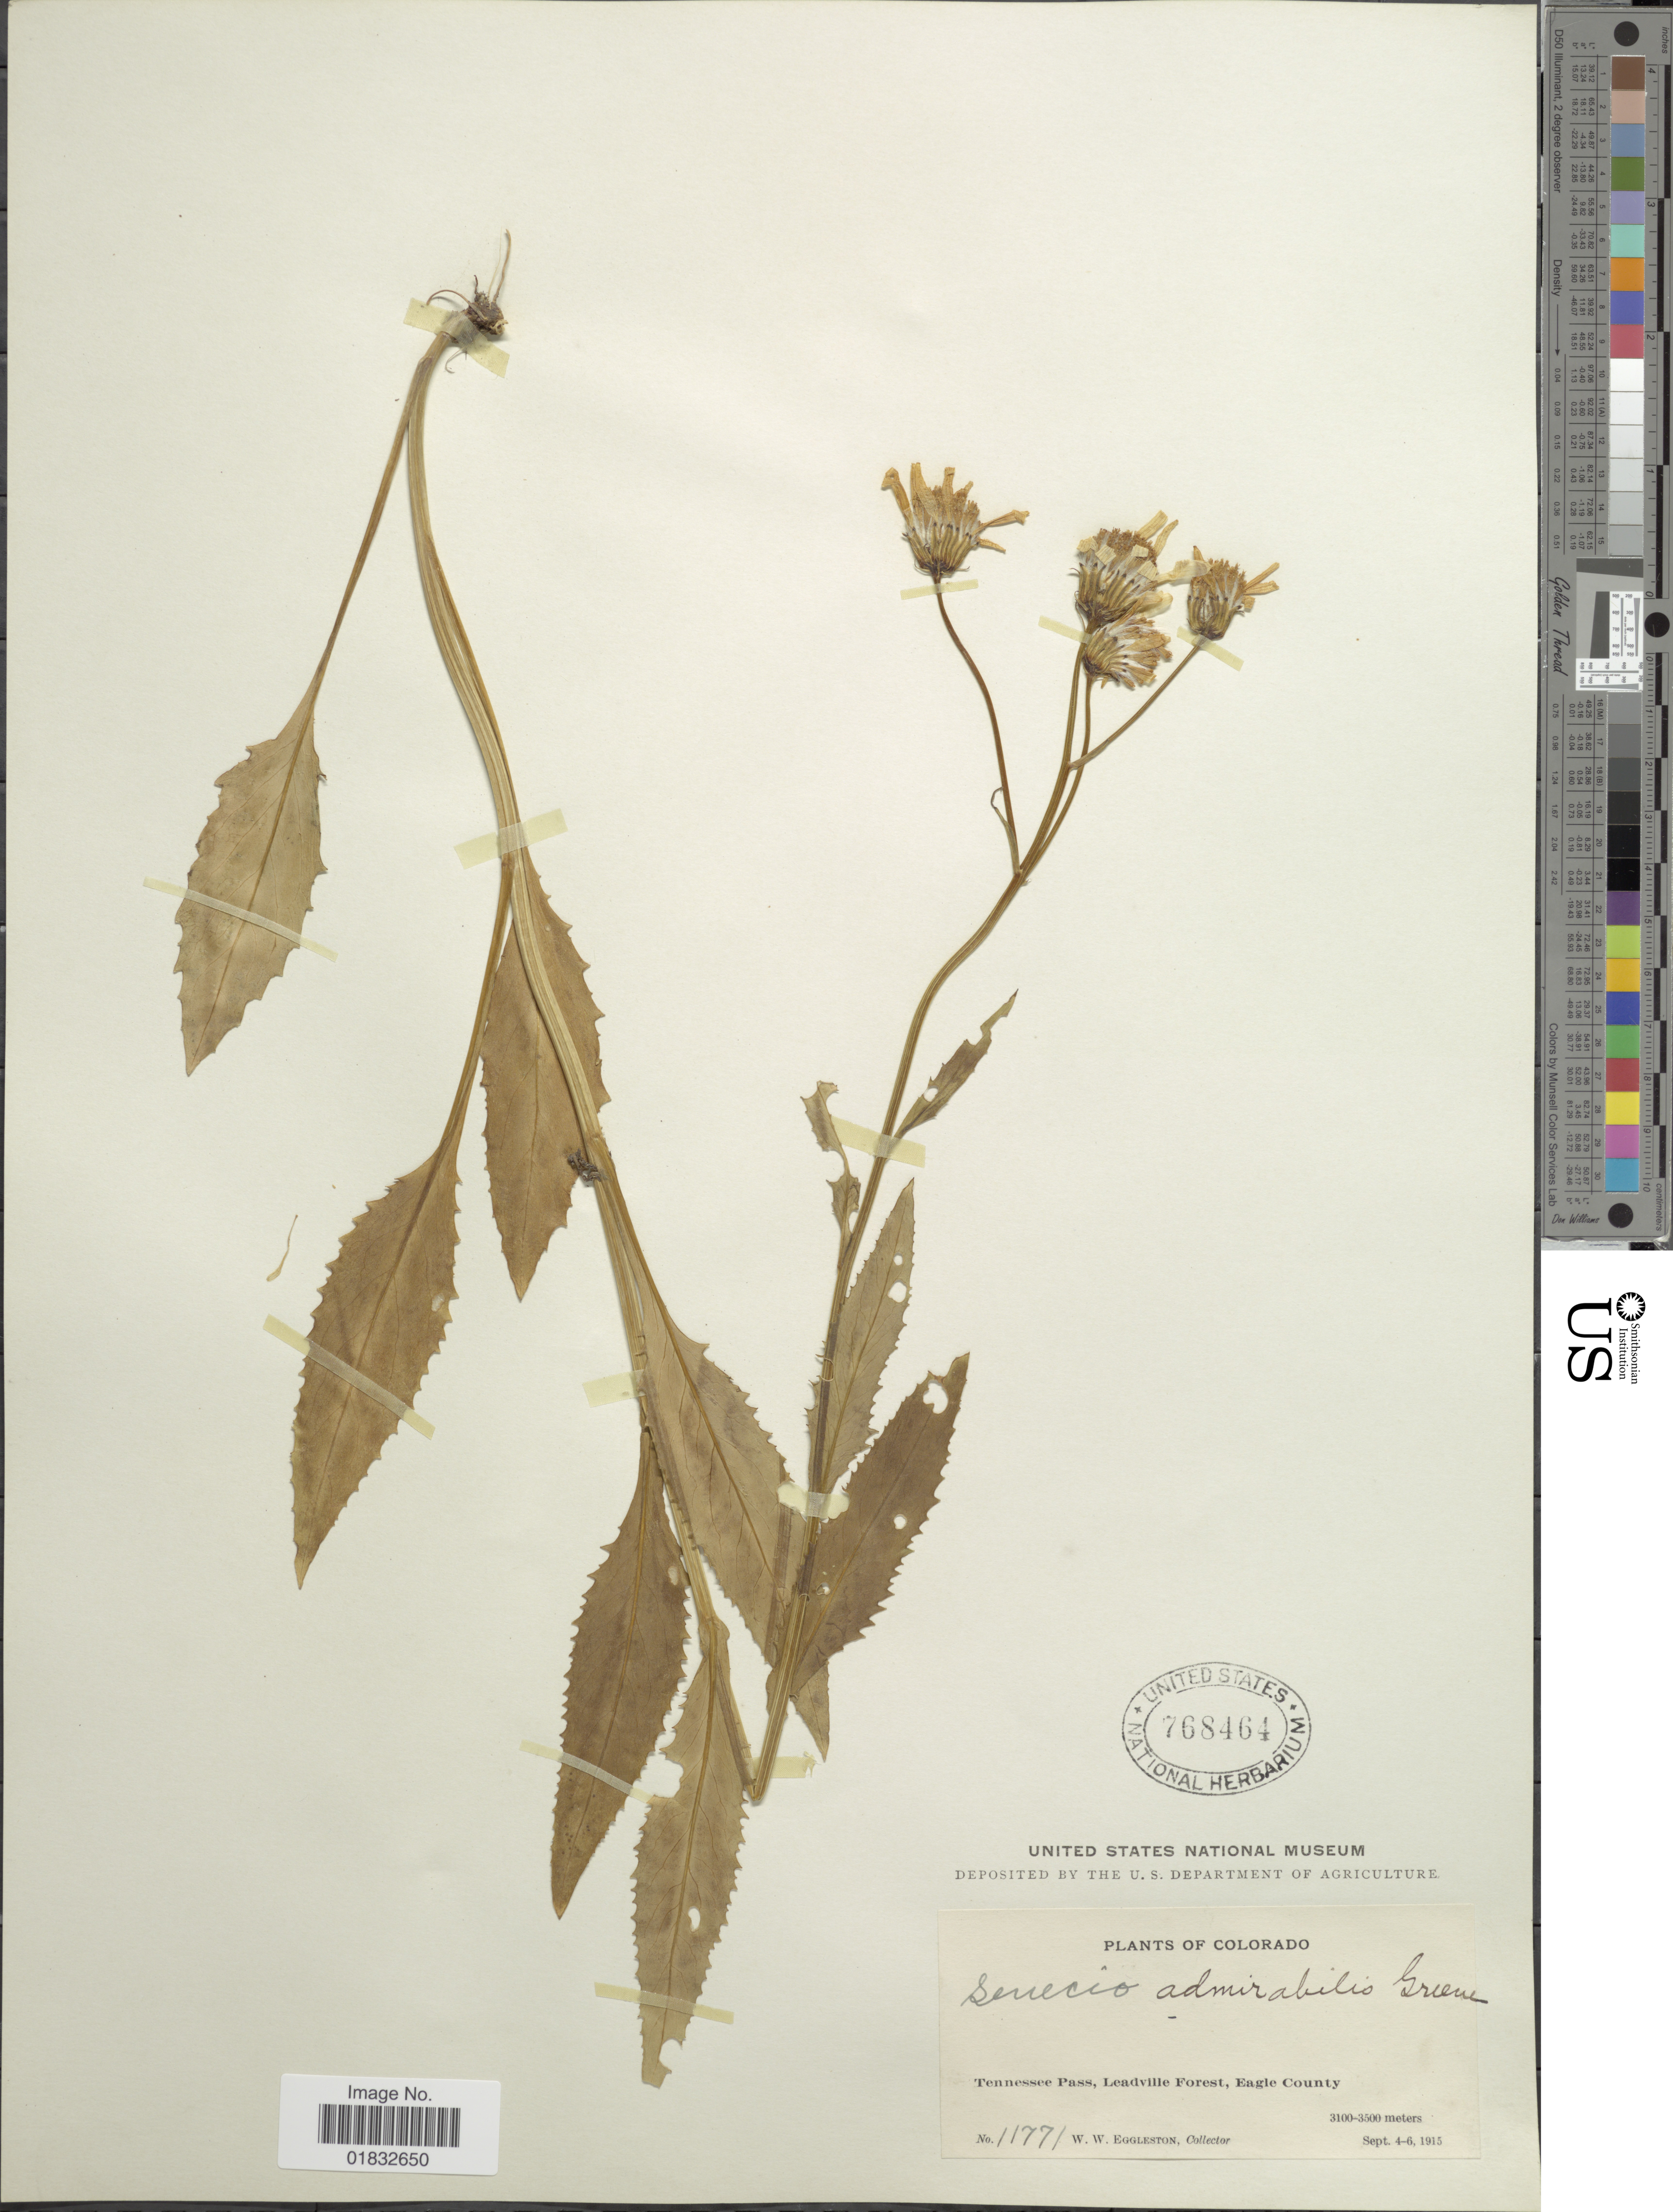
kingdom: Plantae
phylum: Tracheophyta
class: Magnoliopsida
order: Asterales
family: Asteraceae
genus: Senecio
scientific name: Senecio serra var. admirabilis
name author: (Greene) A. Nelson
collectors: W. W. Eggleston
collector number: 11771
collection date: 1915-09-04/1915-09-06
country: United States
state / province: Colorado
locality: Tennessee Pass, leadville Forest, Eagle County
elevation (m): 3100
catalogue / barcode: US 768464